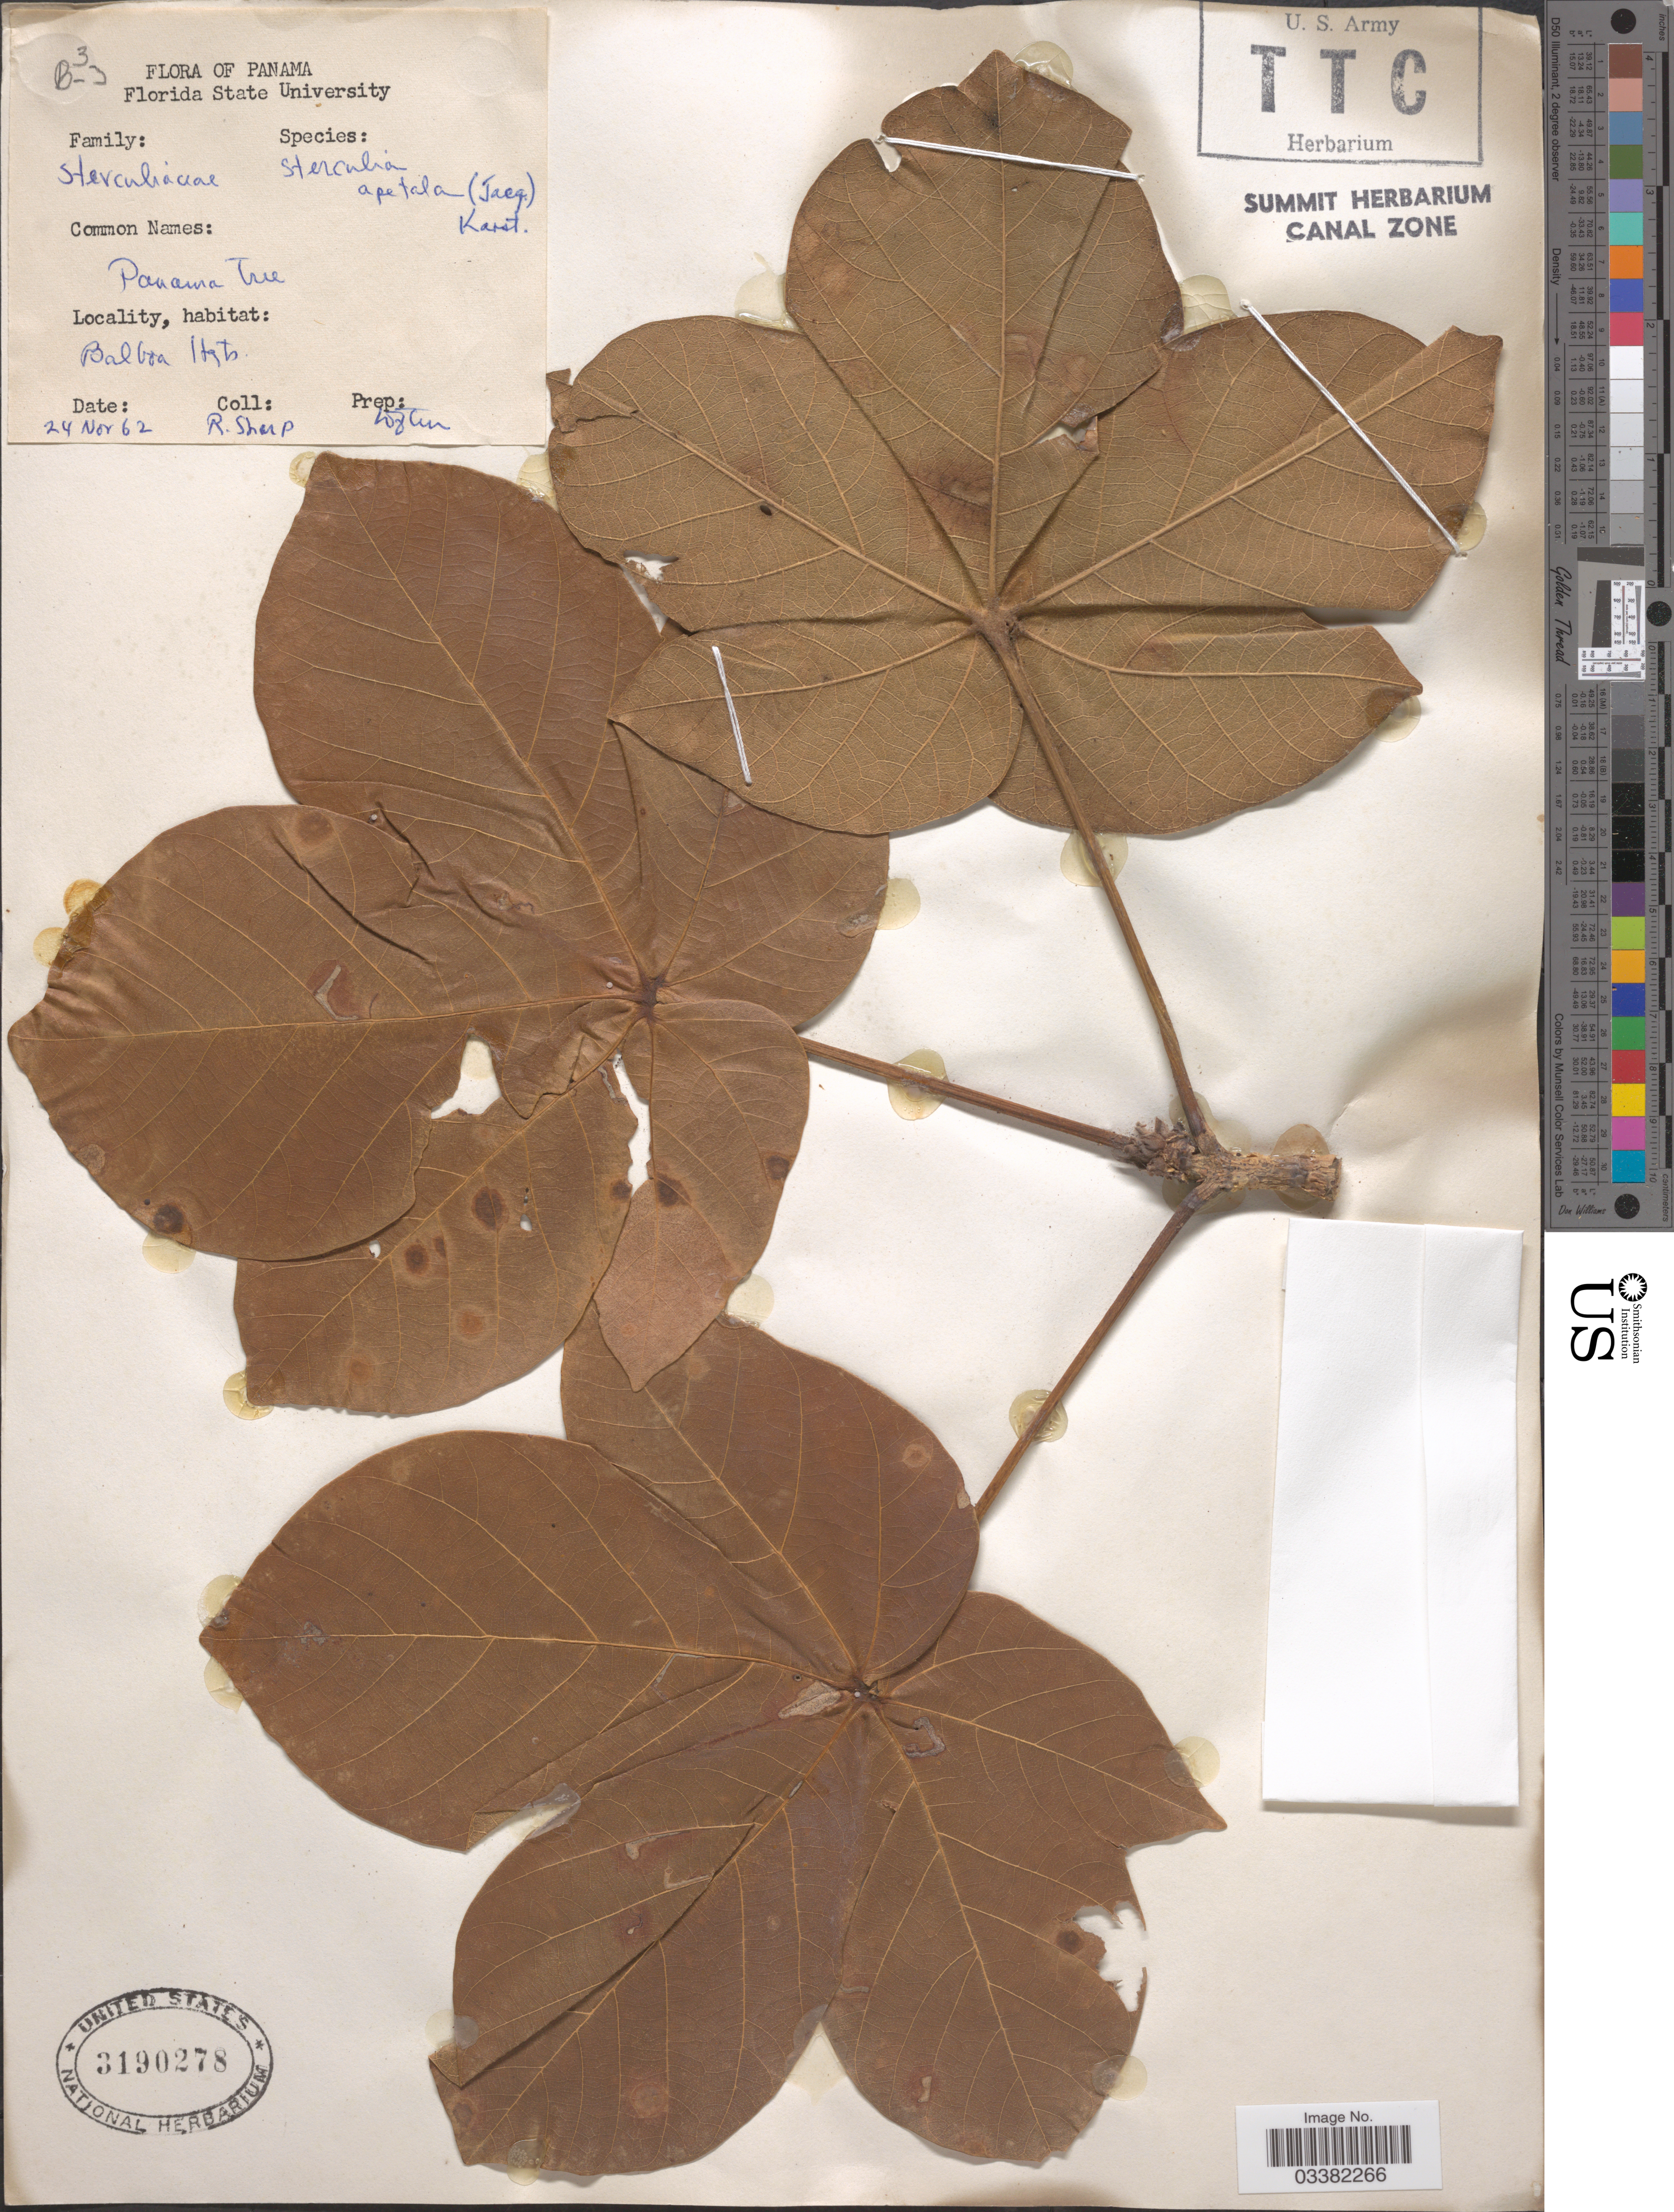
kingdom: Plantae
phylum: Tracheophyta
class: Magnoliopsida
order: Malvales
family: Malvaceae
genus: Sterculia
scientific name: Sterculia apetala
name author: (Jacq.) H. Karst.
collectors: R. Sharp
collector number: B-33*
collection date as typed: Transcribed d/m/y: 24/11/62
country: Panama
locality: Balboa Hgts.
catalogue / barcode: US 3190278